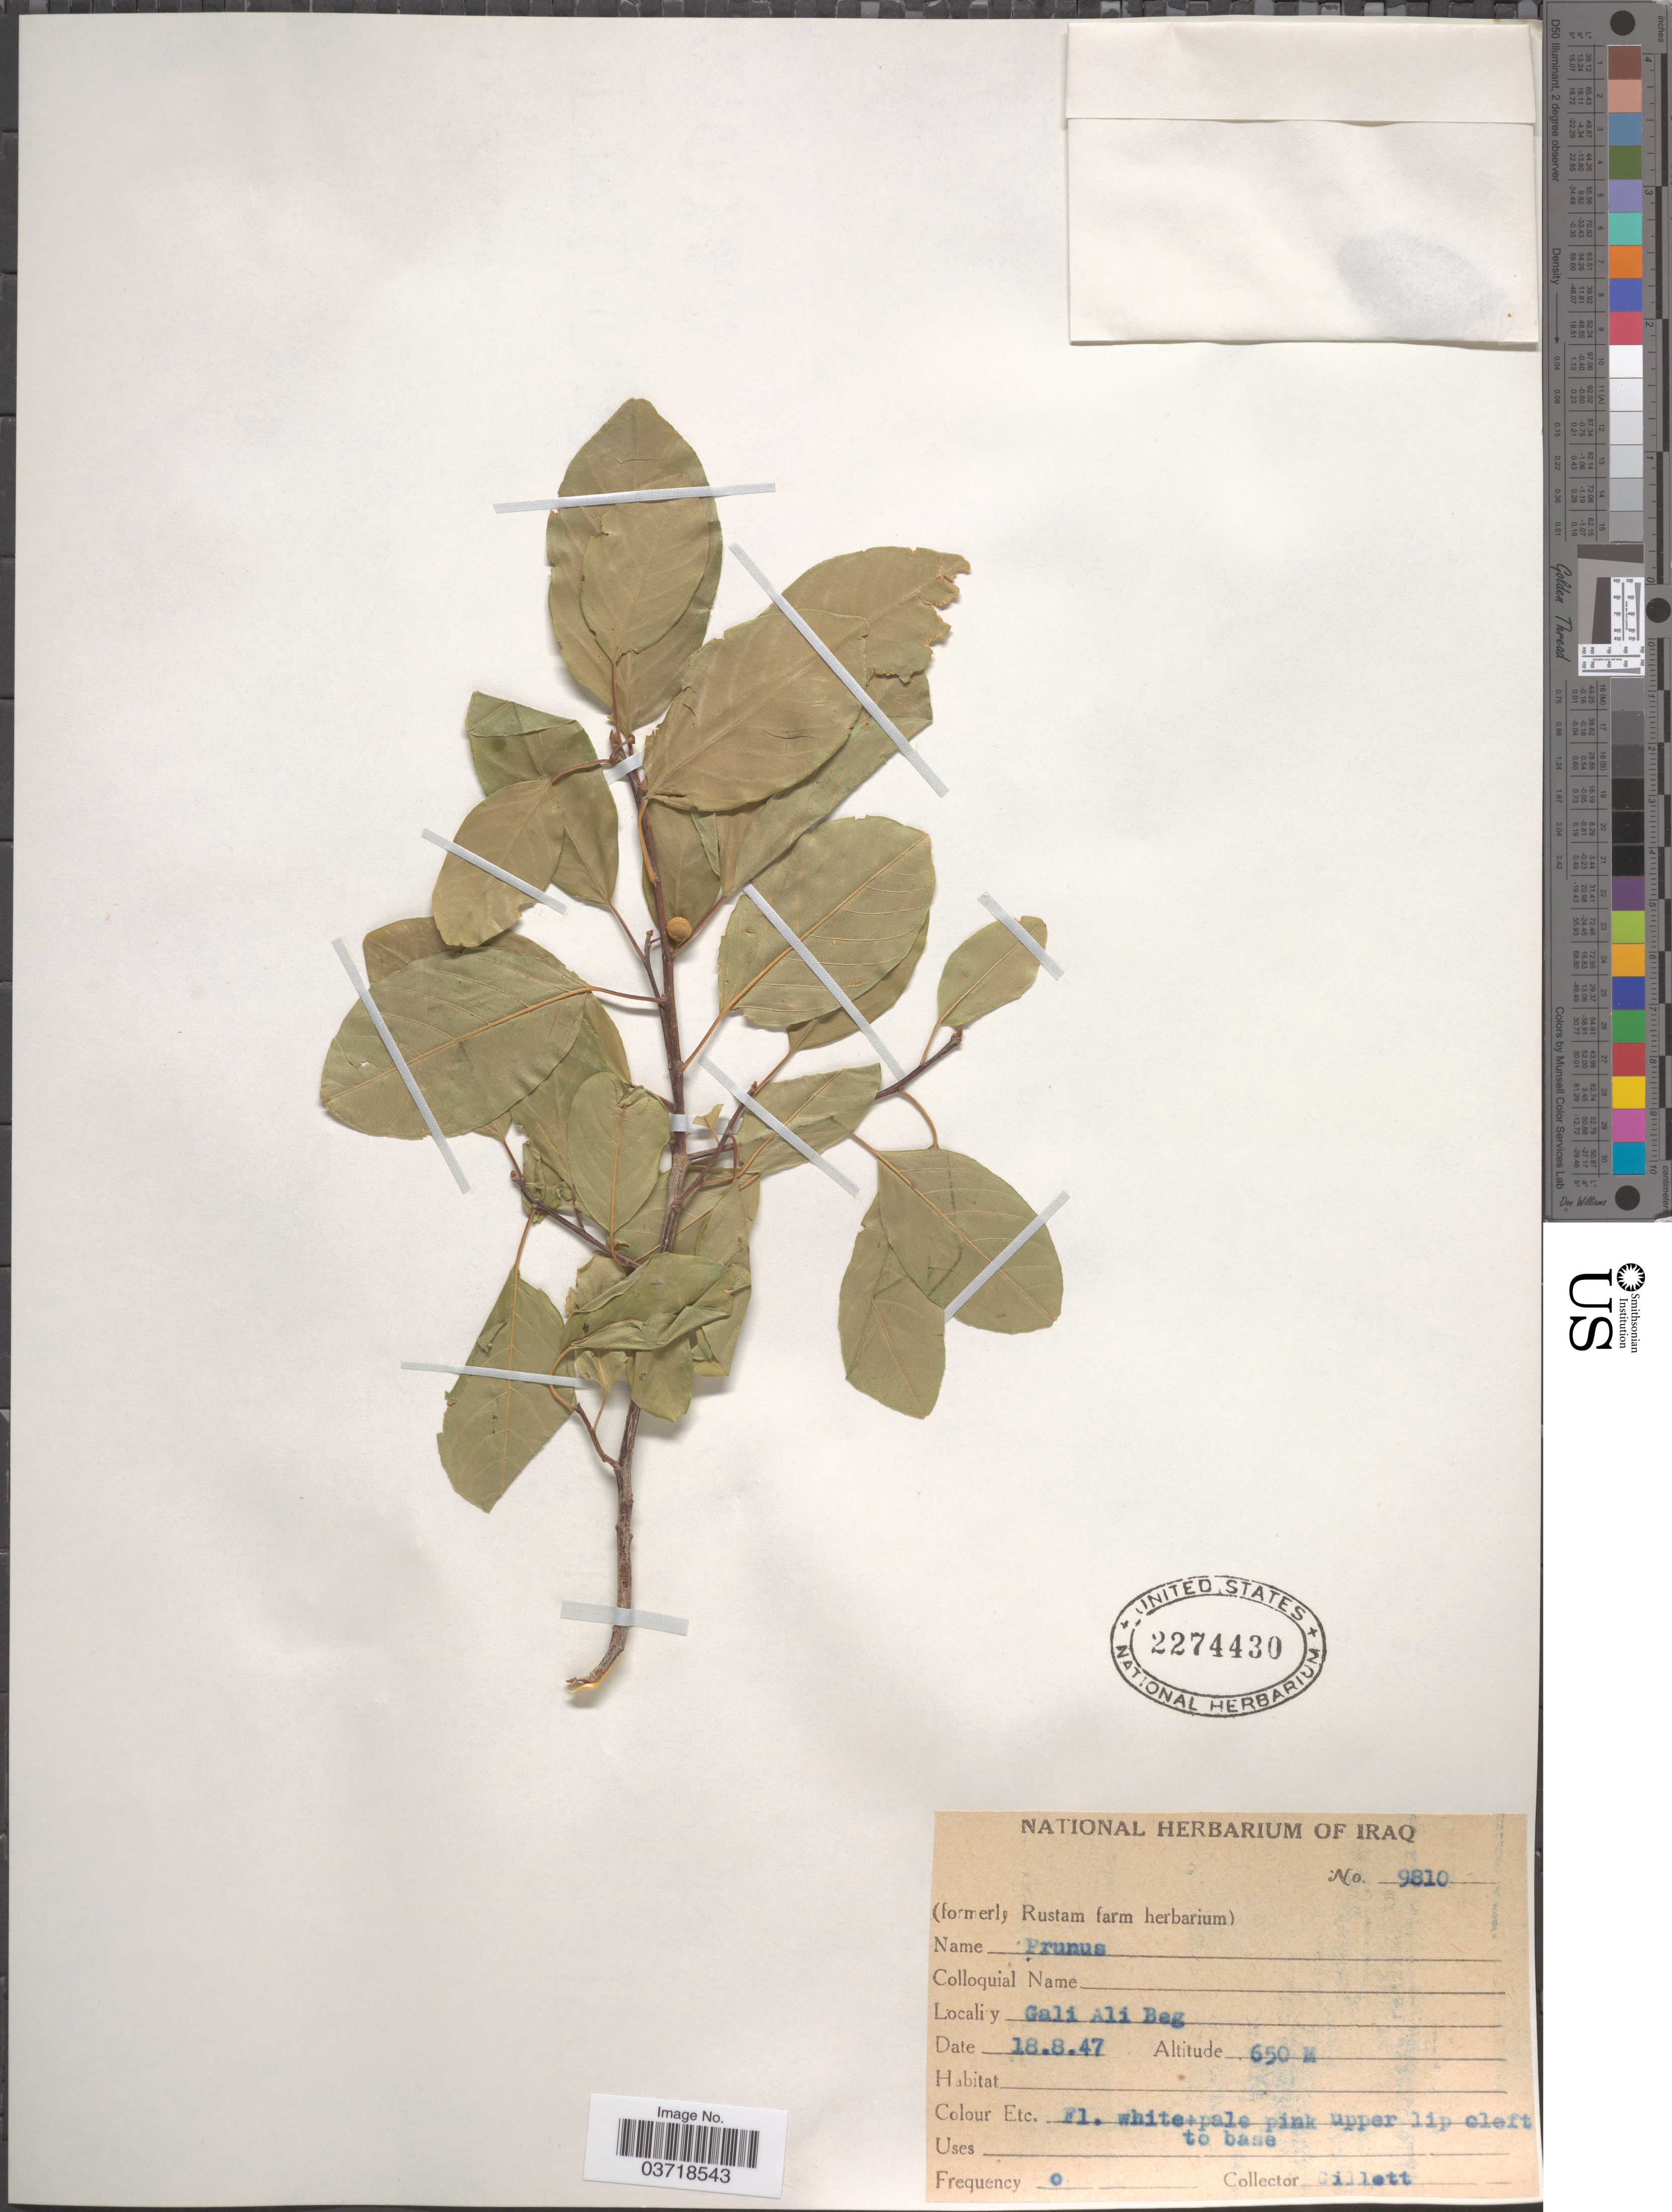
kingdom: Plantae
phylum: Tracheophyta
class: Magnoliopsida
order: Rosales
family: Rosaceae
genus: Prunus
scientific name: Prunus sp.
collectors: Gillett, --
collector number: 9810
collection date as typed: Transcribed d/m/y: 18/8/47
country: Iraq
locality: Gali Ali Bag.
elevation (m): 650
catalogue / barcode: US 2274430